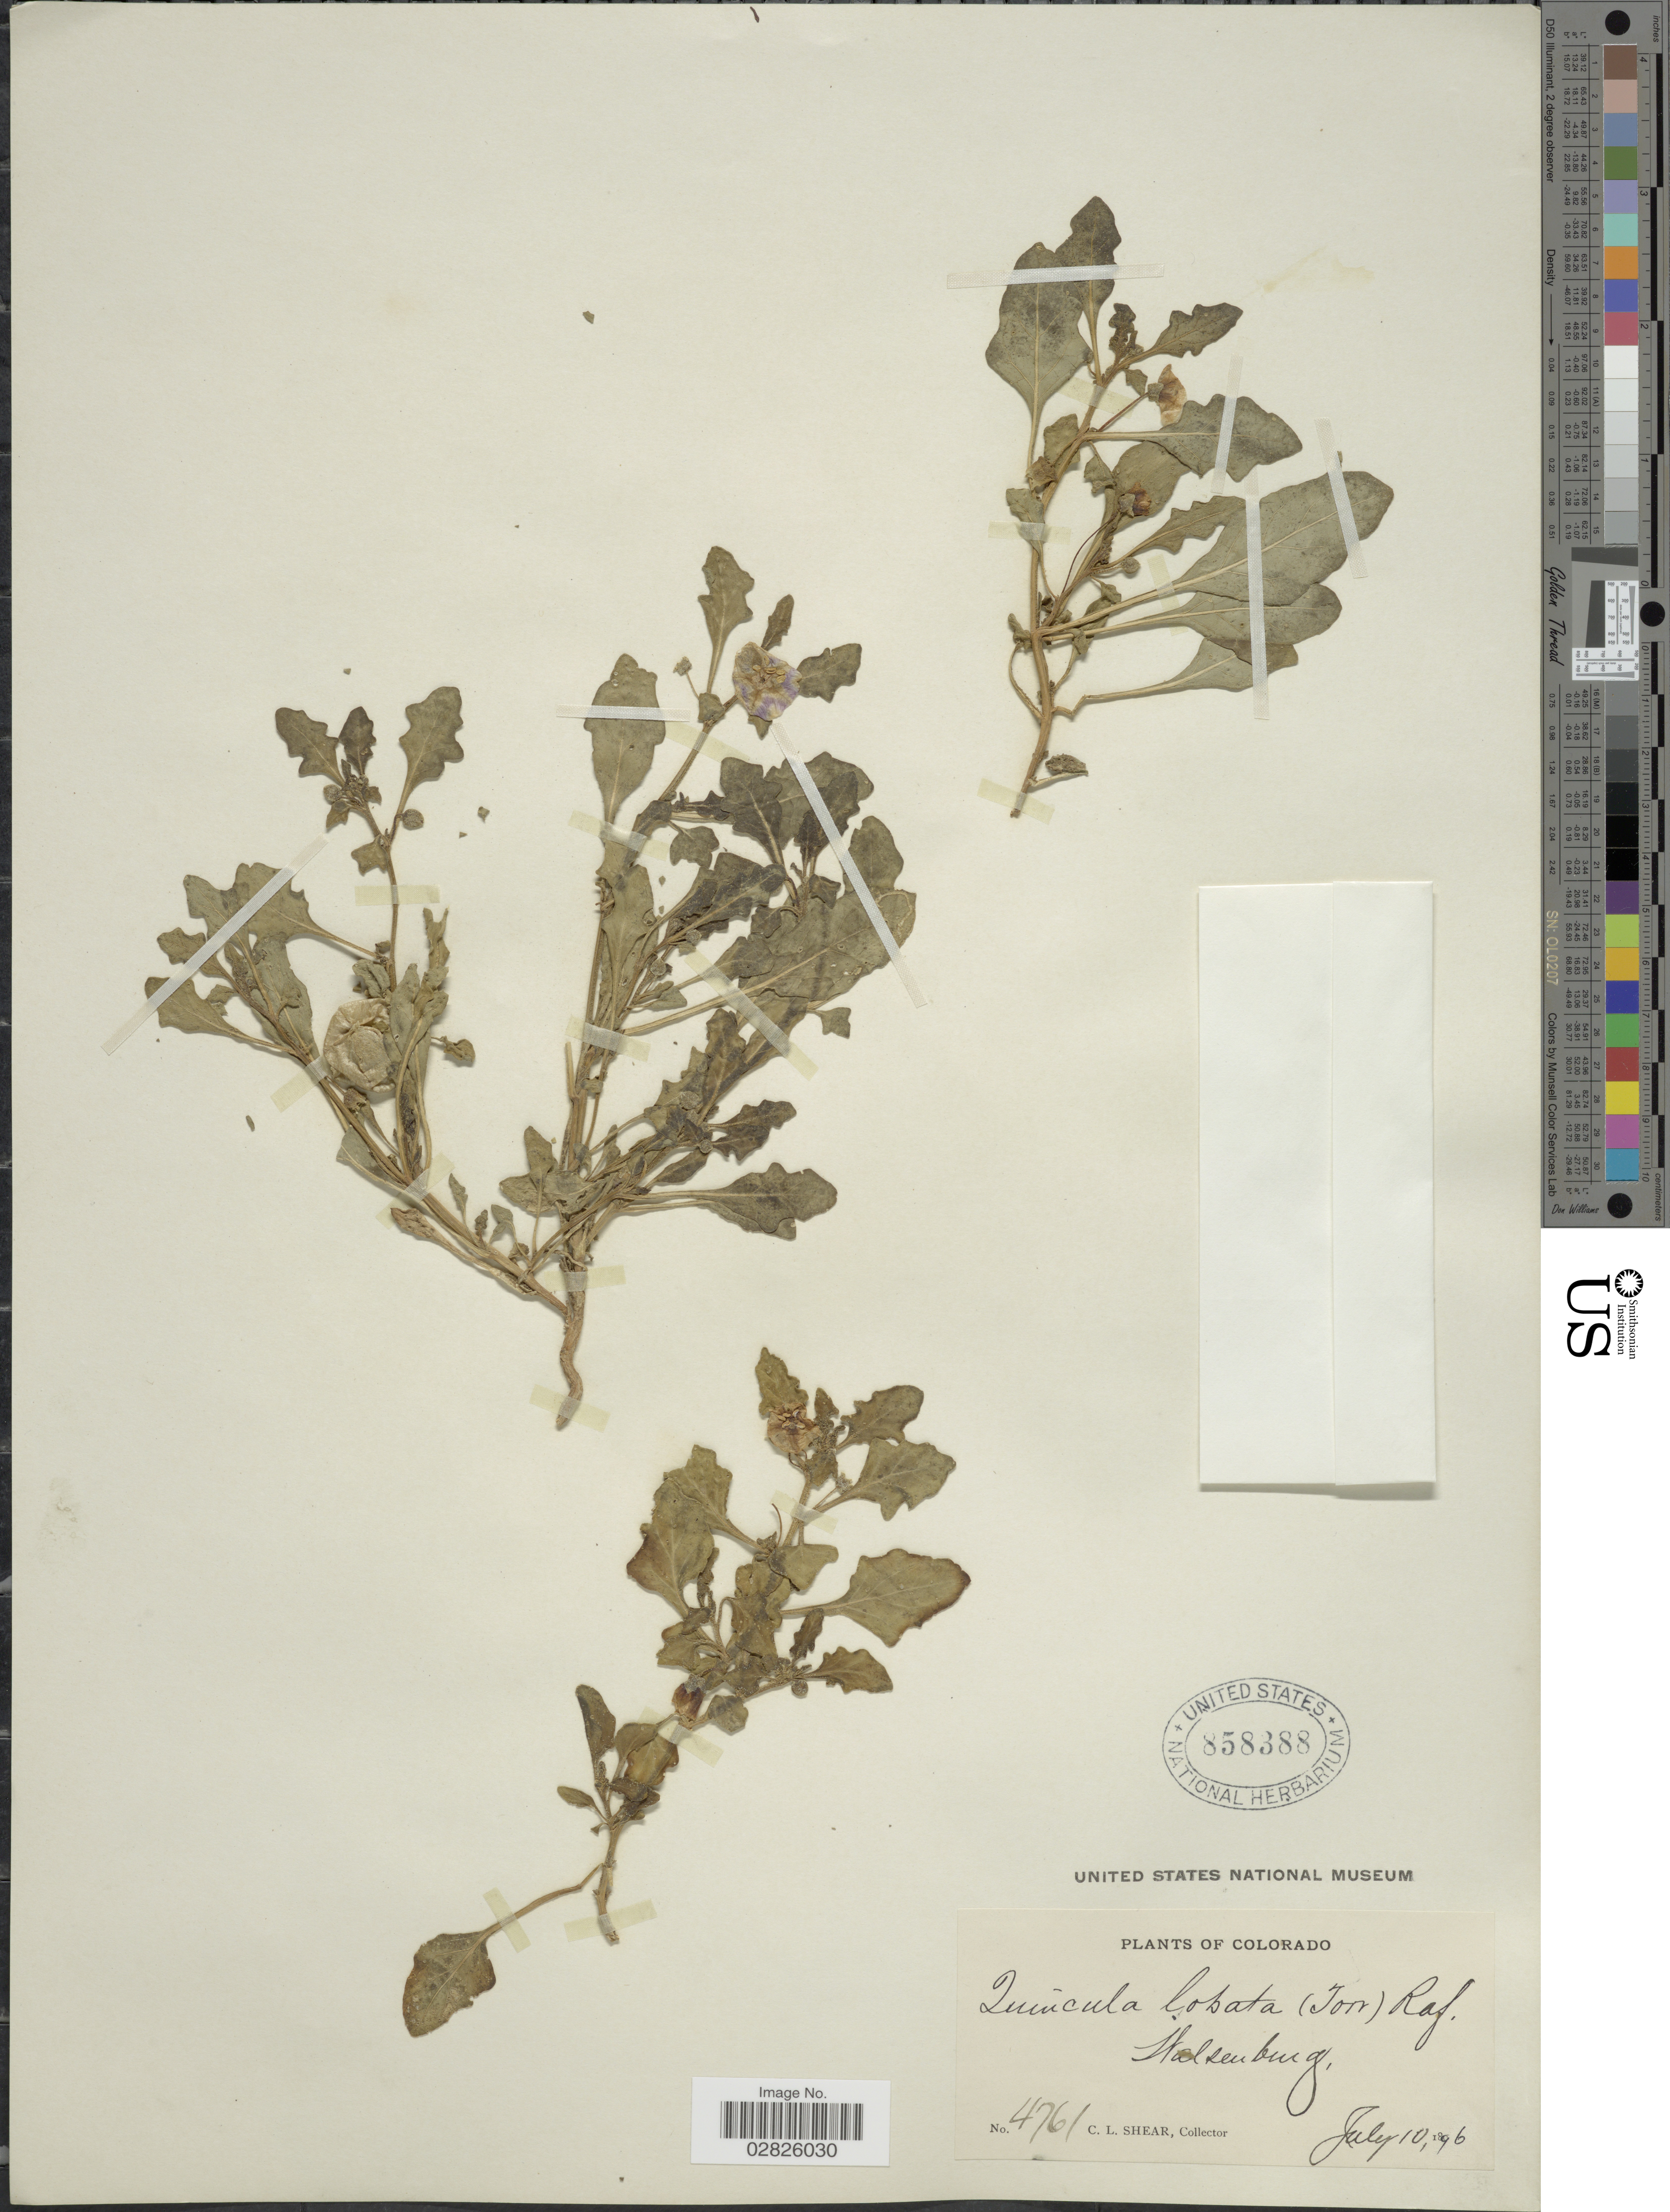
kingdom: Plantae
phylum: Tracheophyta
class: Magnoliopsida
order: Solanales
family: Solanaceae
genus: Quincula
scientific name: Quincula lobata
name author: (Torr.) Raf.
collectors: C. L. Shear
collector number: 4761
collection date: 1896-07-10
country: United States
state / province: Colorado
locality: Walsenburg.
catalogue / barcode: US 858388